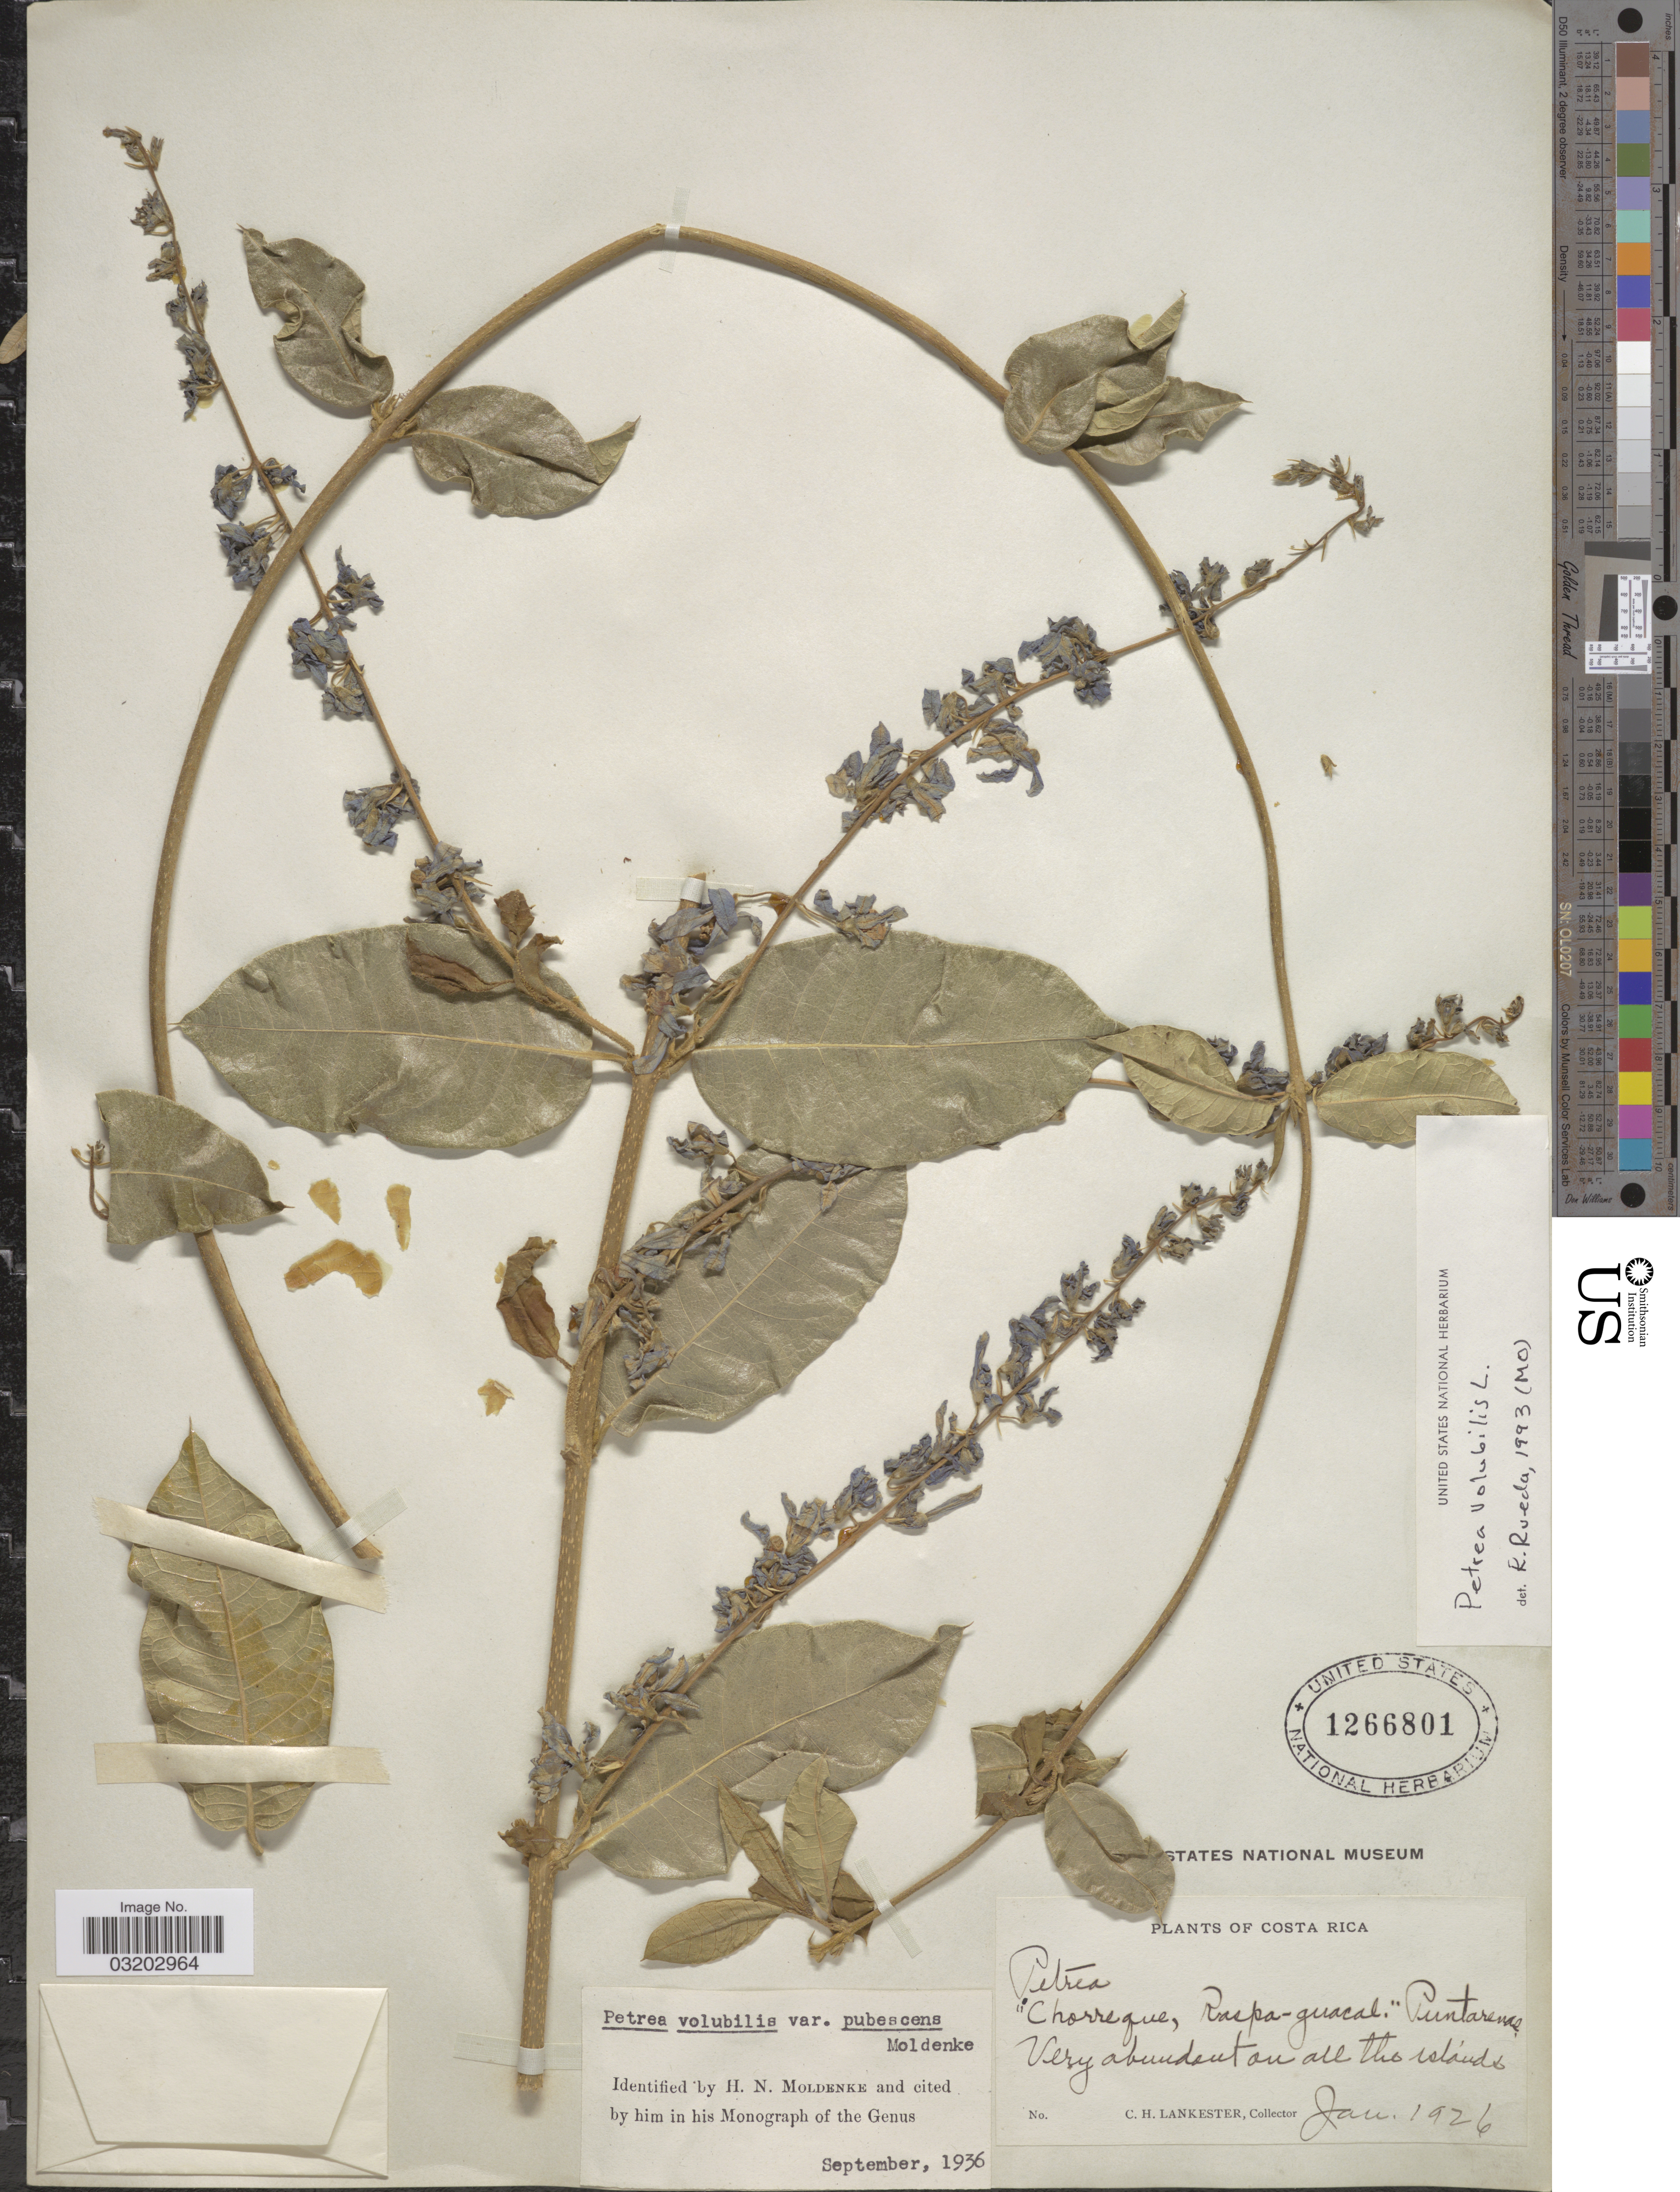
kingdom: Plantae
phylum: Tracheophyta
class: Magnoliopsida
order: Lamiales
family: Verbenaceae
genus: Petrea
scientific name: Petrea volubilis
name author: L.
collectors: C. H. Lankester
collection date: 1926-01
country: Costa Rica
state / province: Puntarenas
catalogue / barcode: US 1266801